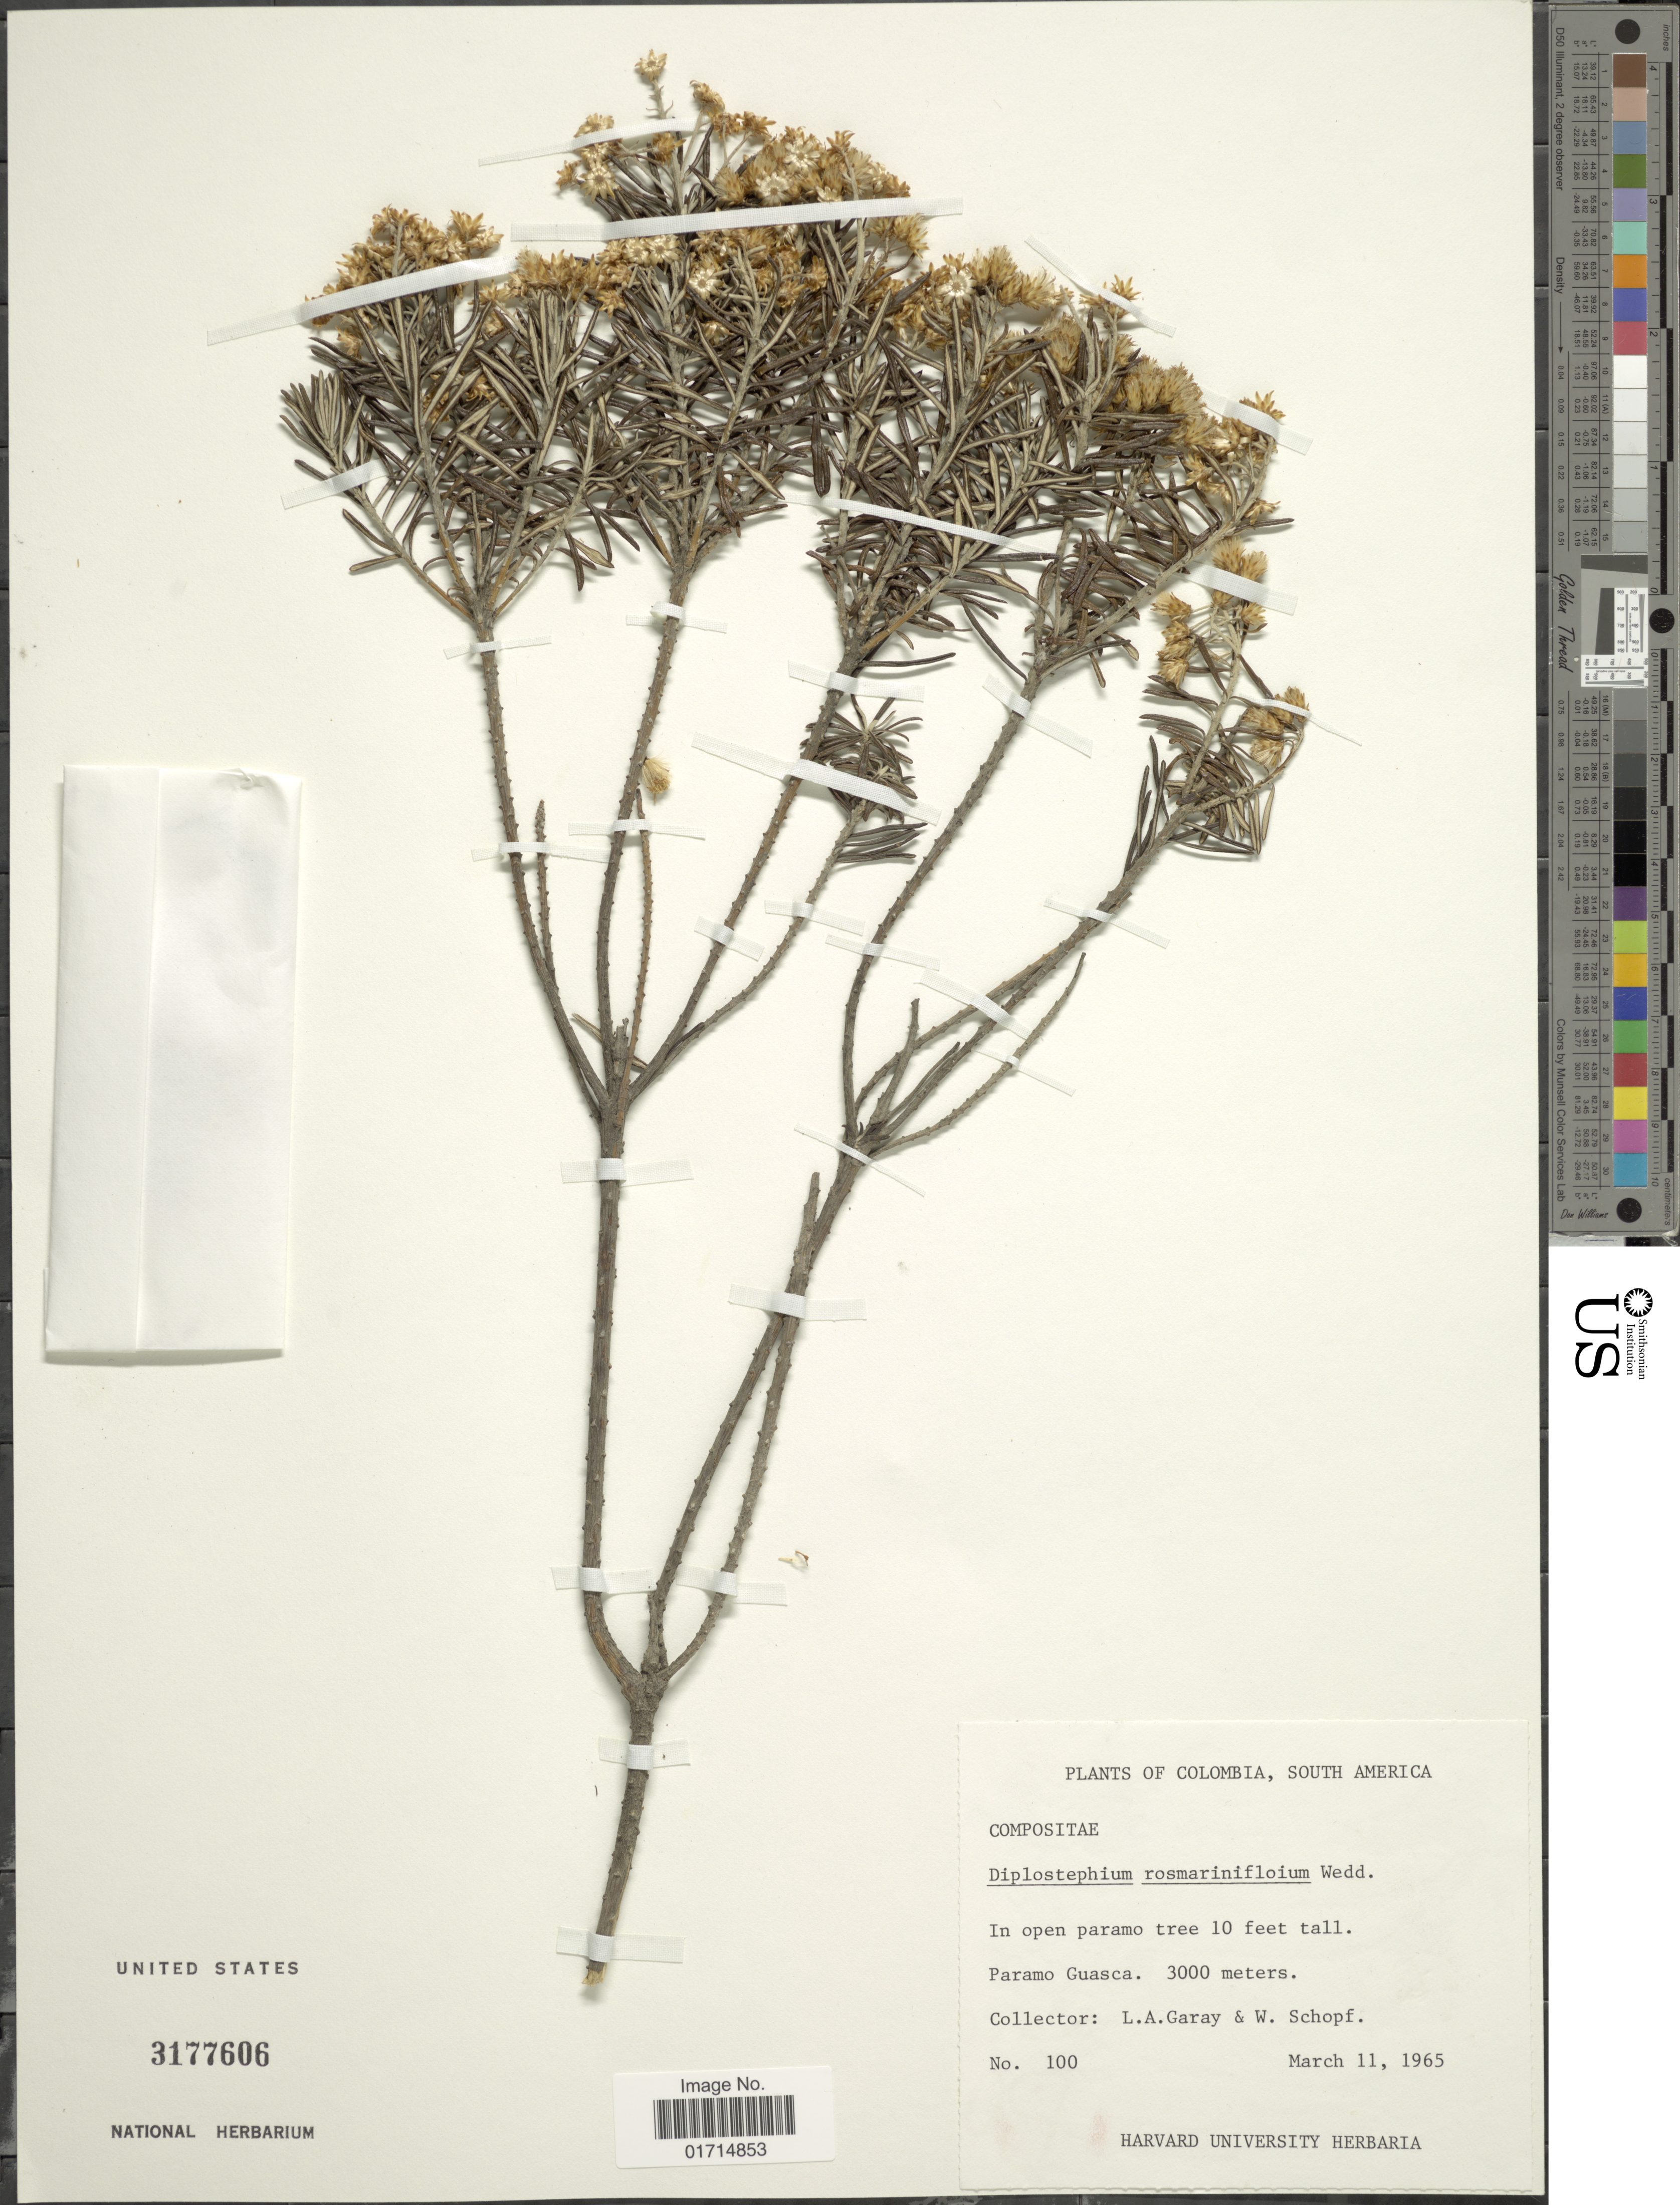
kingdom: Plantae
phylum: Tracheophyta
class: Magnoliopsida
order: Asterales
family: Asteraceae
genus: Diplostephium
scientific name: Diplostephium rosmarinifolium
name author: (Benth.) Wedd.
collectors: L. Garay & W. Schopf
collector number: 100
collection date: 1965-03-11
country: Colombia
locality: Colombia, South America. Paramo Guasca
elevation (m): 3000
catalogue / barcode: US 3177606